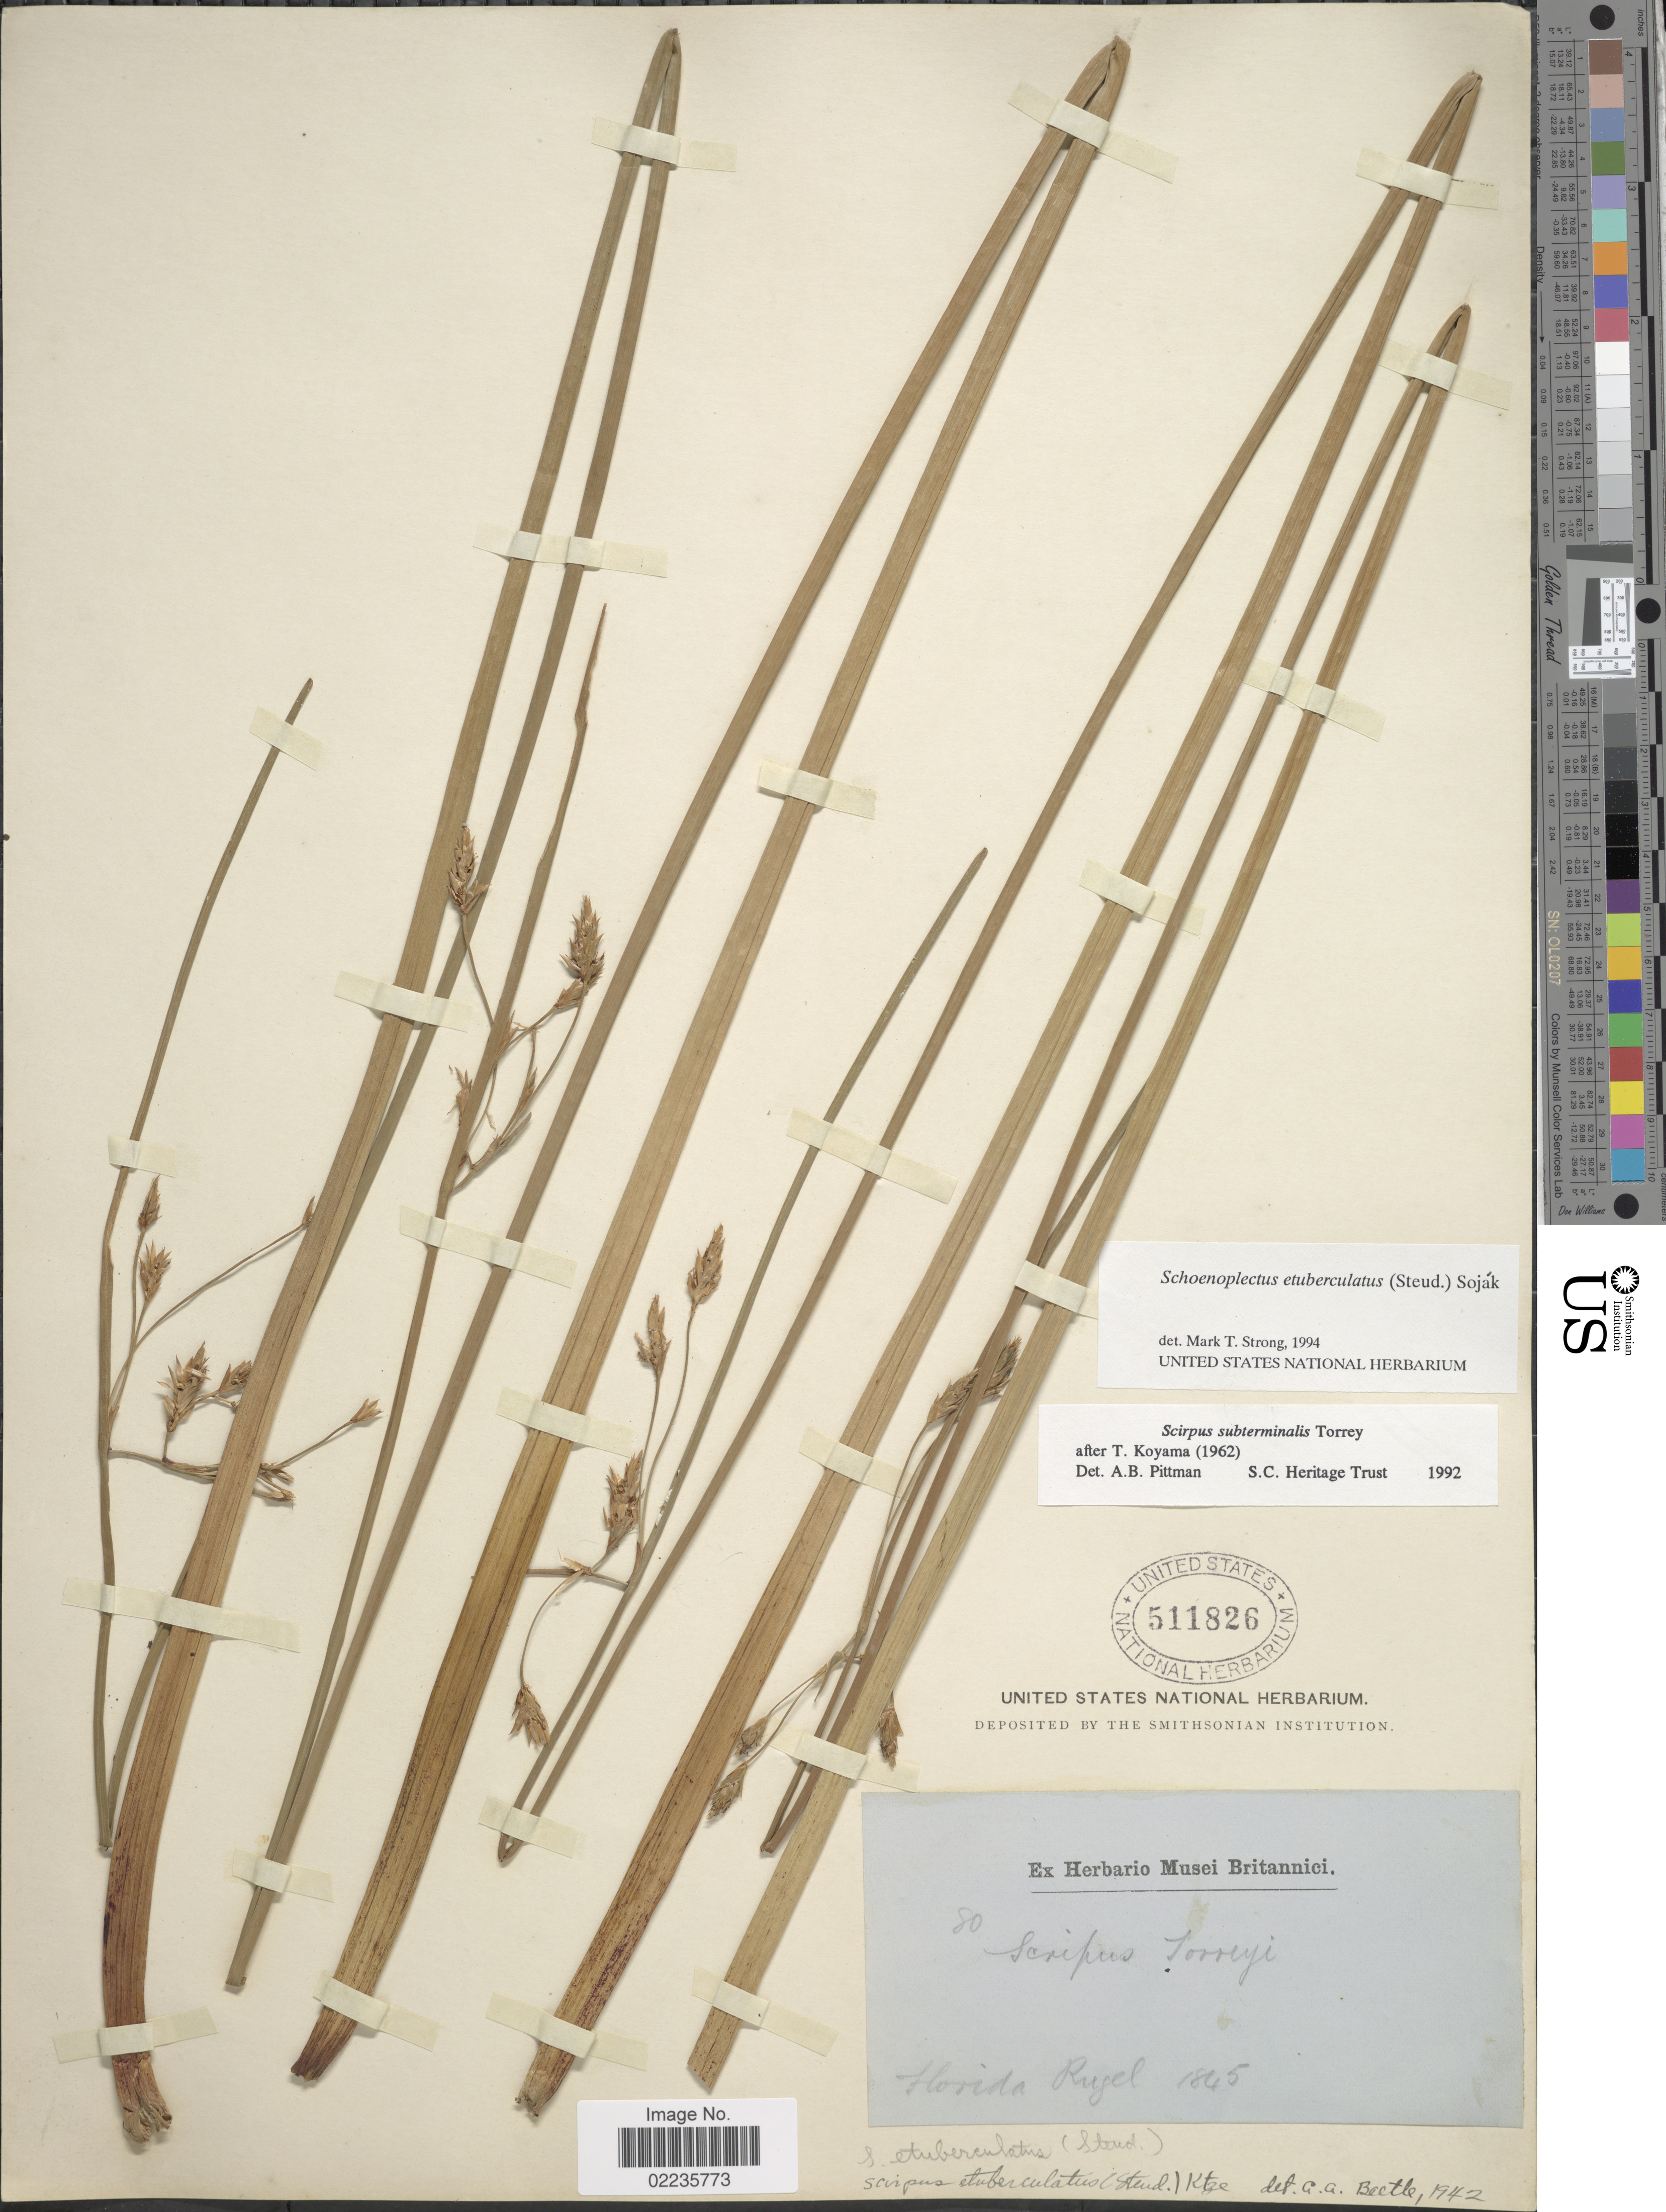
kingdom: Plantae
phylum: Tracheophyta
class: Liliopsida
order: Poales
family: Cyperaceae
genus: Schoenoplectus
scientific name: Schoenoplectus etuberculatus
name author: (Steud.) Soják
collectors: Rugel, --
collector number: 80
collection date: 1845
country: United States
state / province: Florida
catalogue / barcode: US 511826